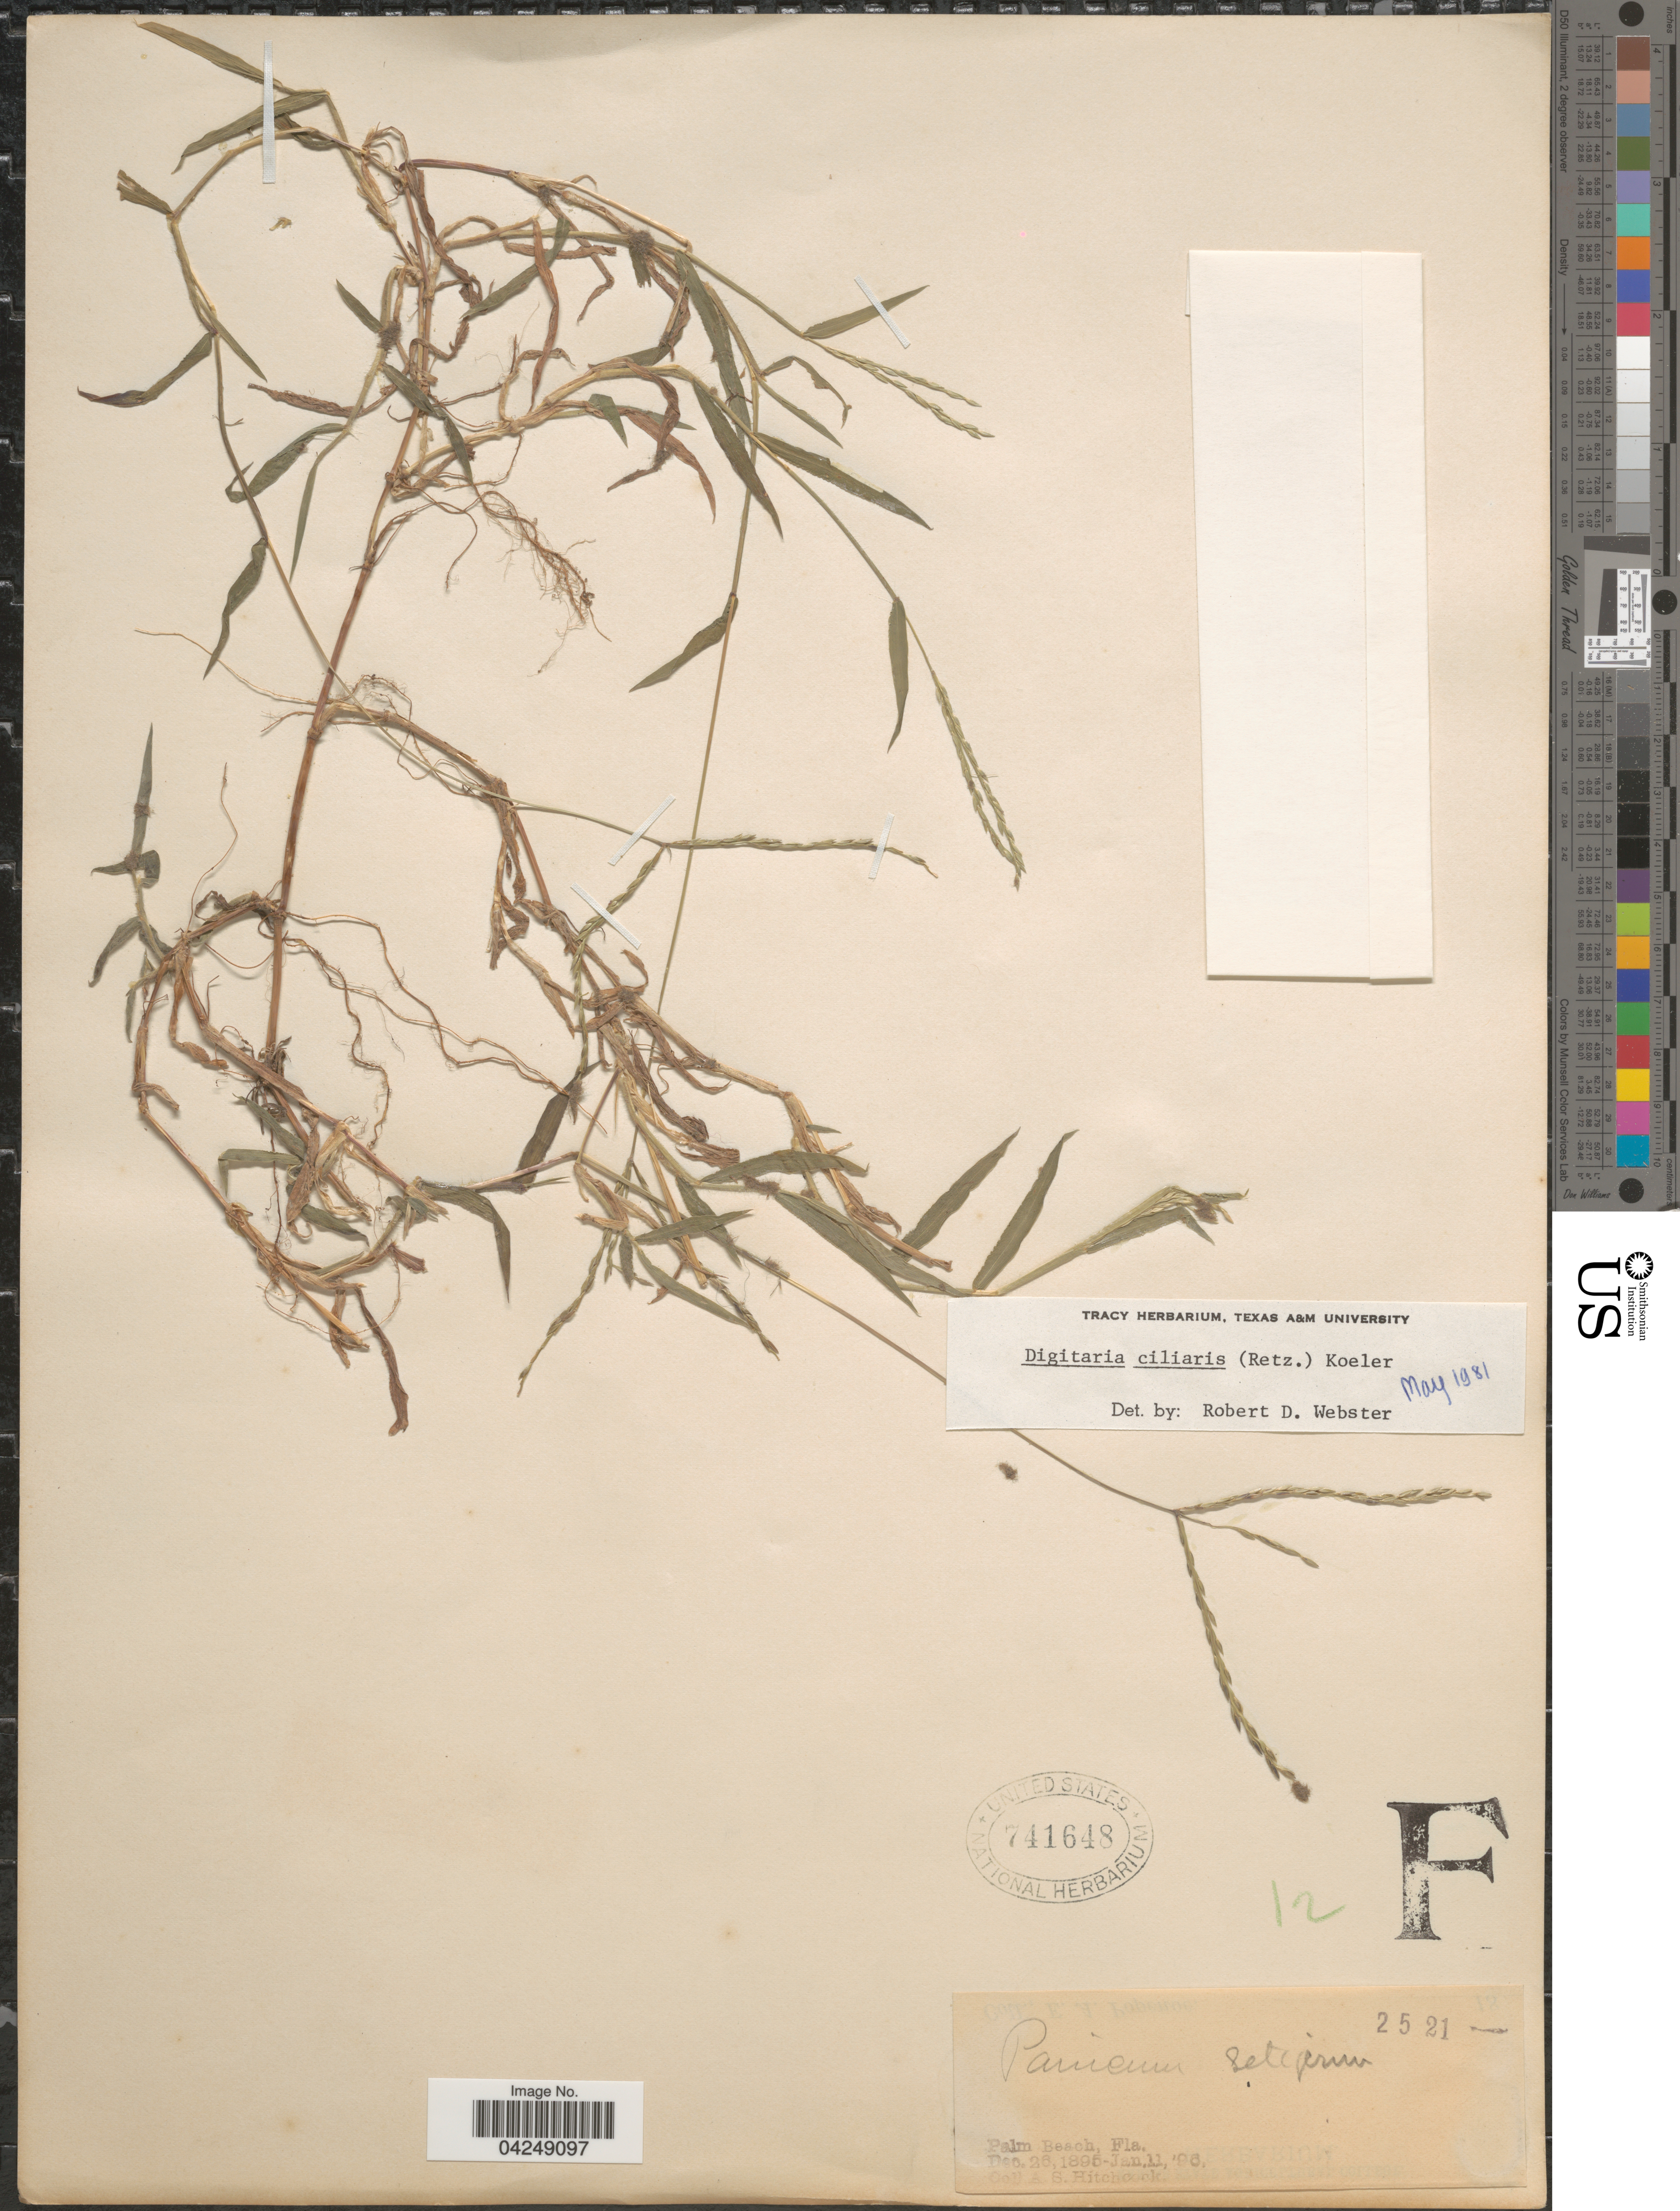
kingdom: Plantae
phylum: Tracheophyta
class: Liliopsida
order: Poales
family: Poaceae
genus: Digitaria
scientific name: Digitaria ciliaris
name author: (Retz.) Koeler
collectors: A. S. Hitchcock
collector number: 2521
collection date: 1895-12-28/1896-01-11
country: United States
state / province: Florida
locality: Palm Beach.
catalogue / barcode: US 741648